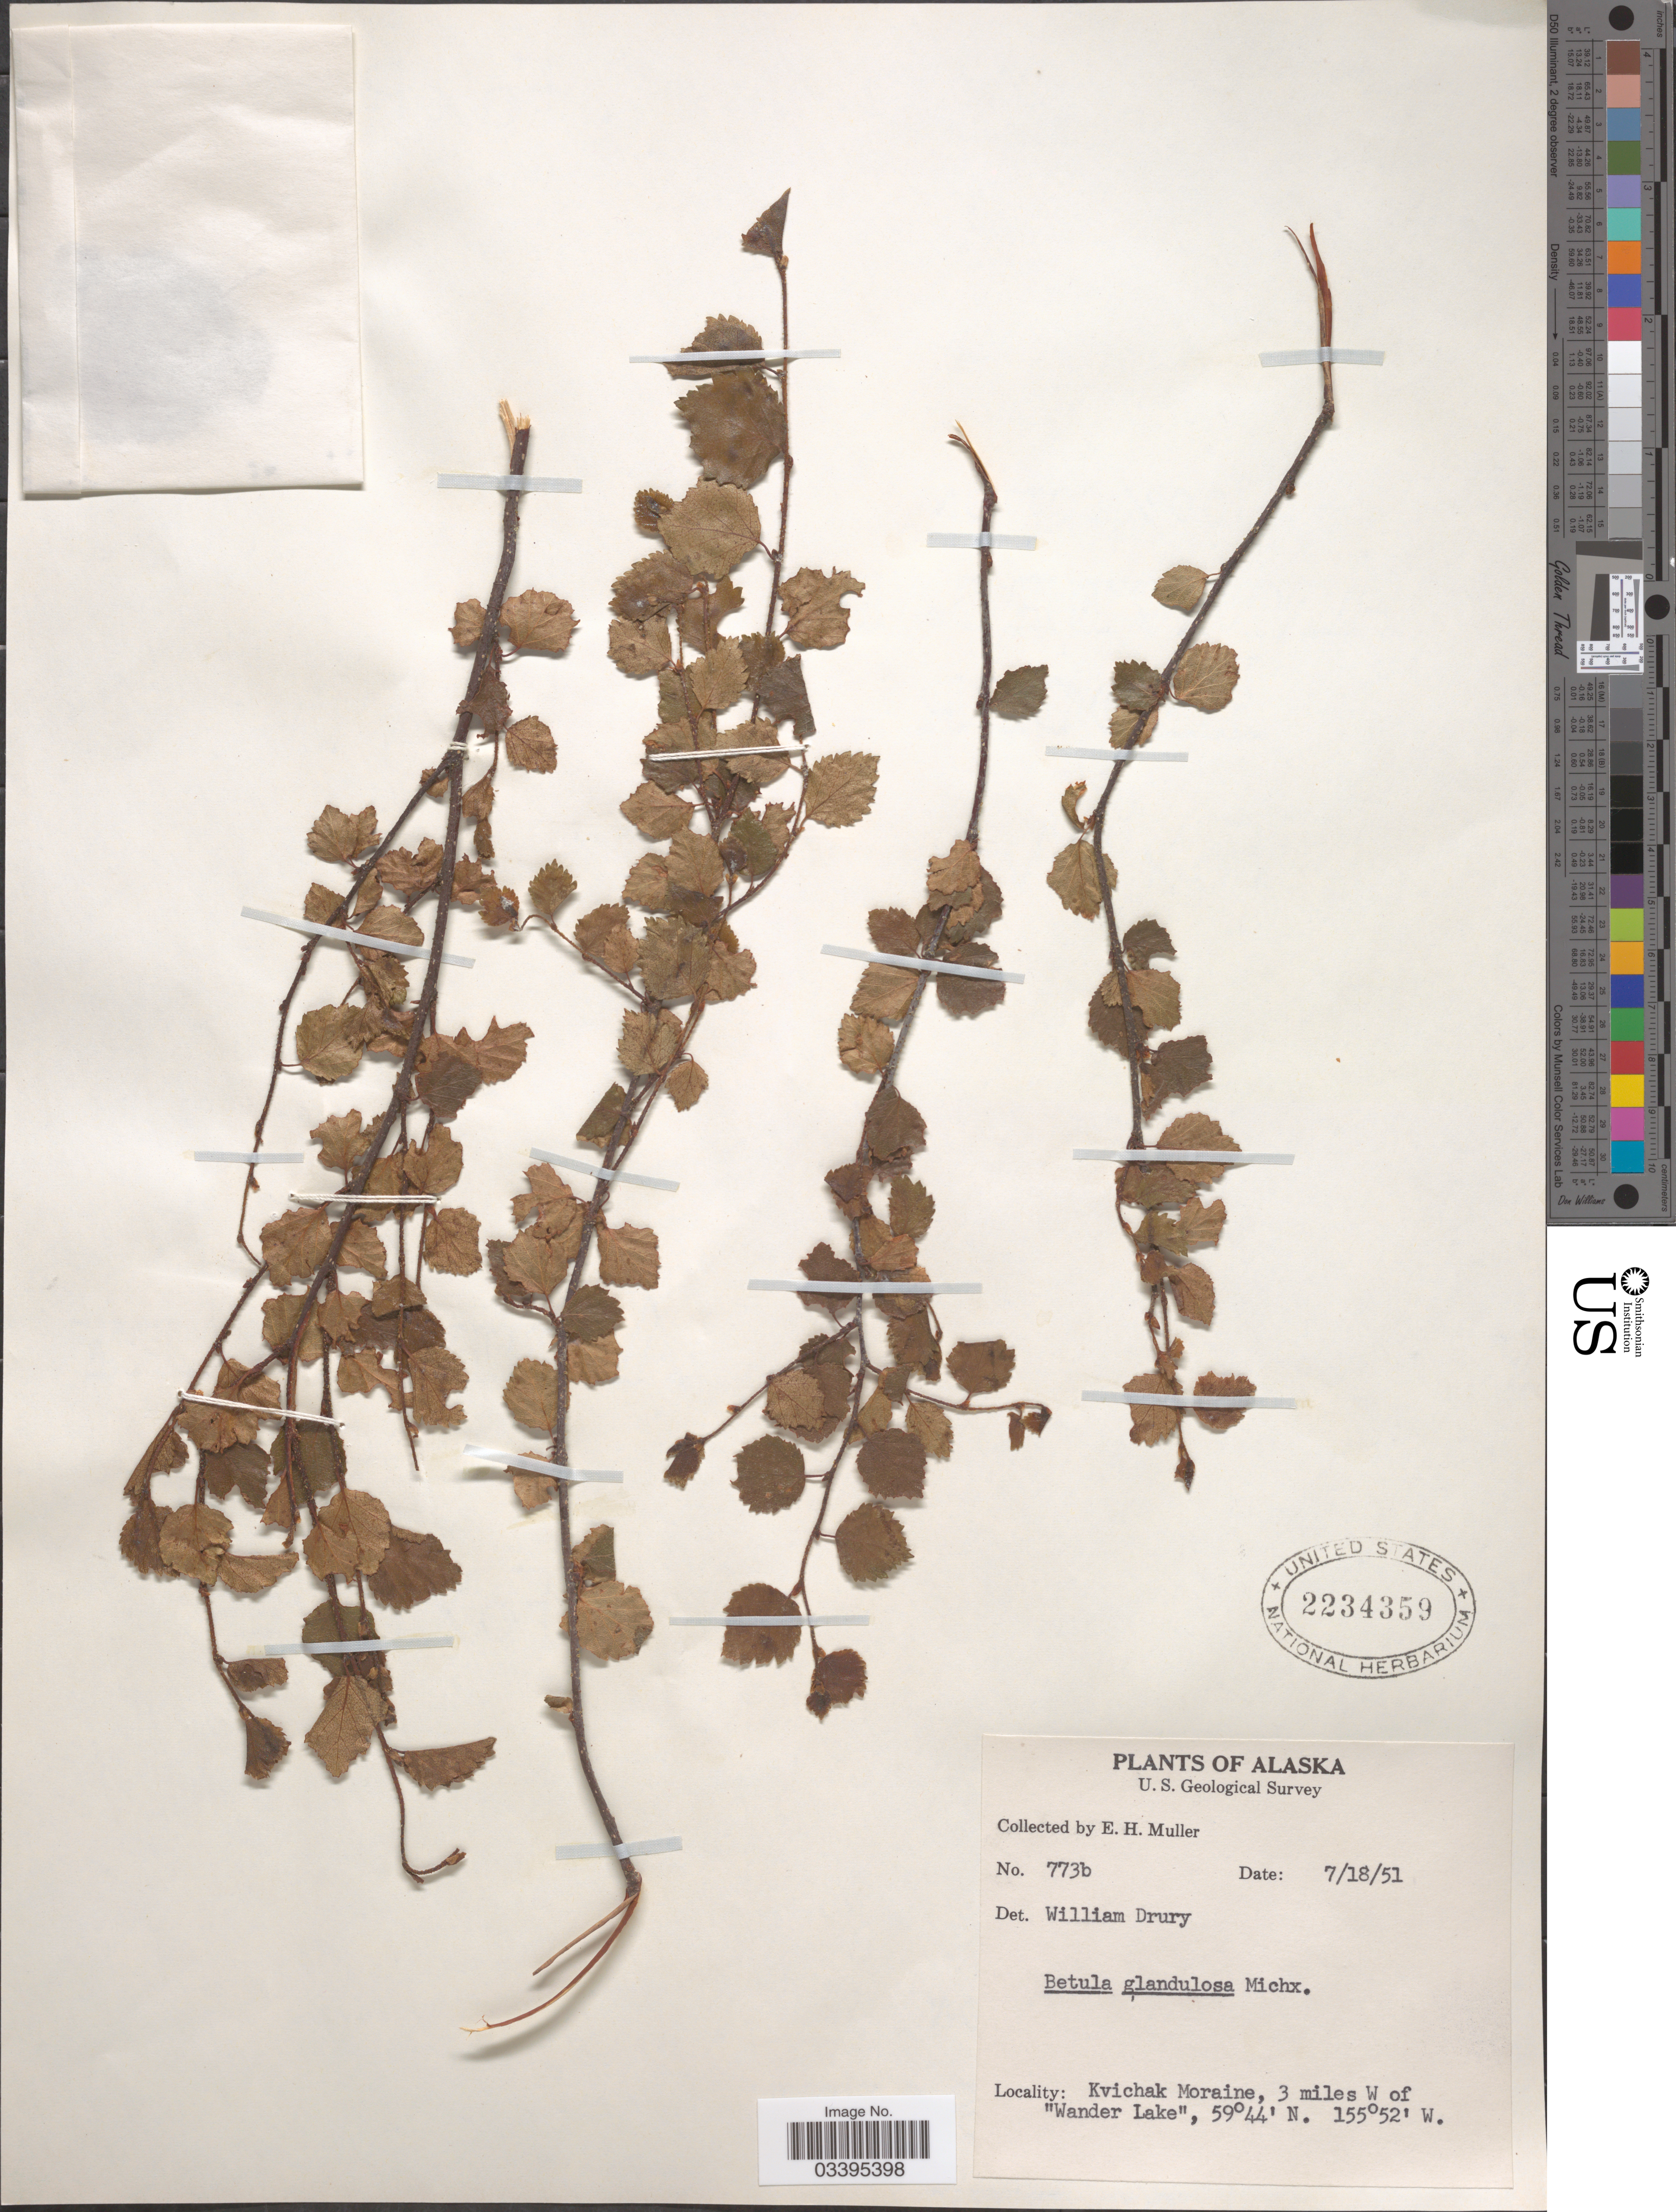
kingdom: Plantae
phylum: Tracheophyta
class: Magnoliopsida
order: Fagales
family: Betulaceae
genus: Betula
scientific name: Betula glandulosa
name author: Michx.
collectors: E. H. Muller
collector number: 773b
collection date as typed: Transcribed d/m/y: 18/7/51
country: United States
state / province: Alaska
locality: Kvichak Moraine, 3 miles W of "Wander Lake".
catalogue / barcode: US 2234359